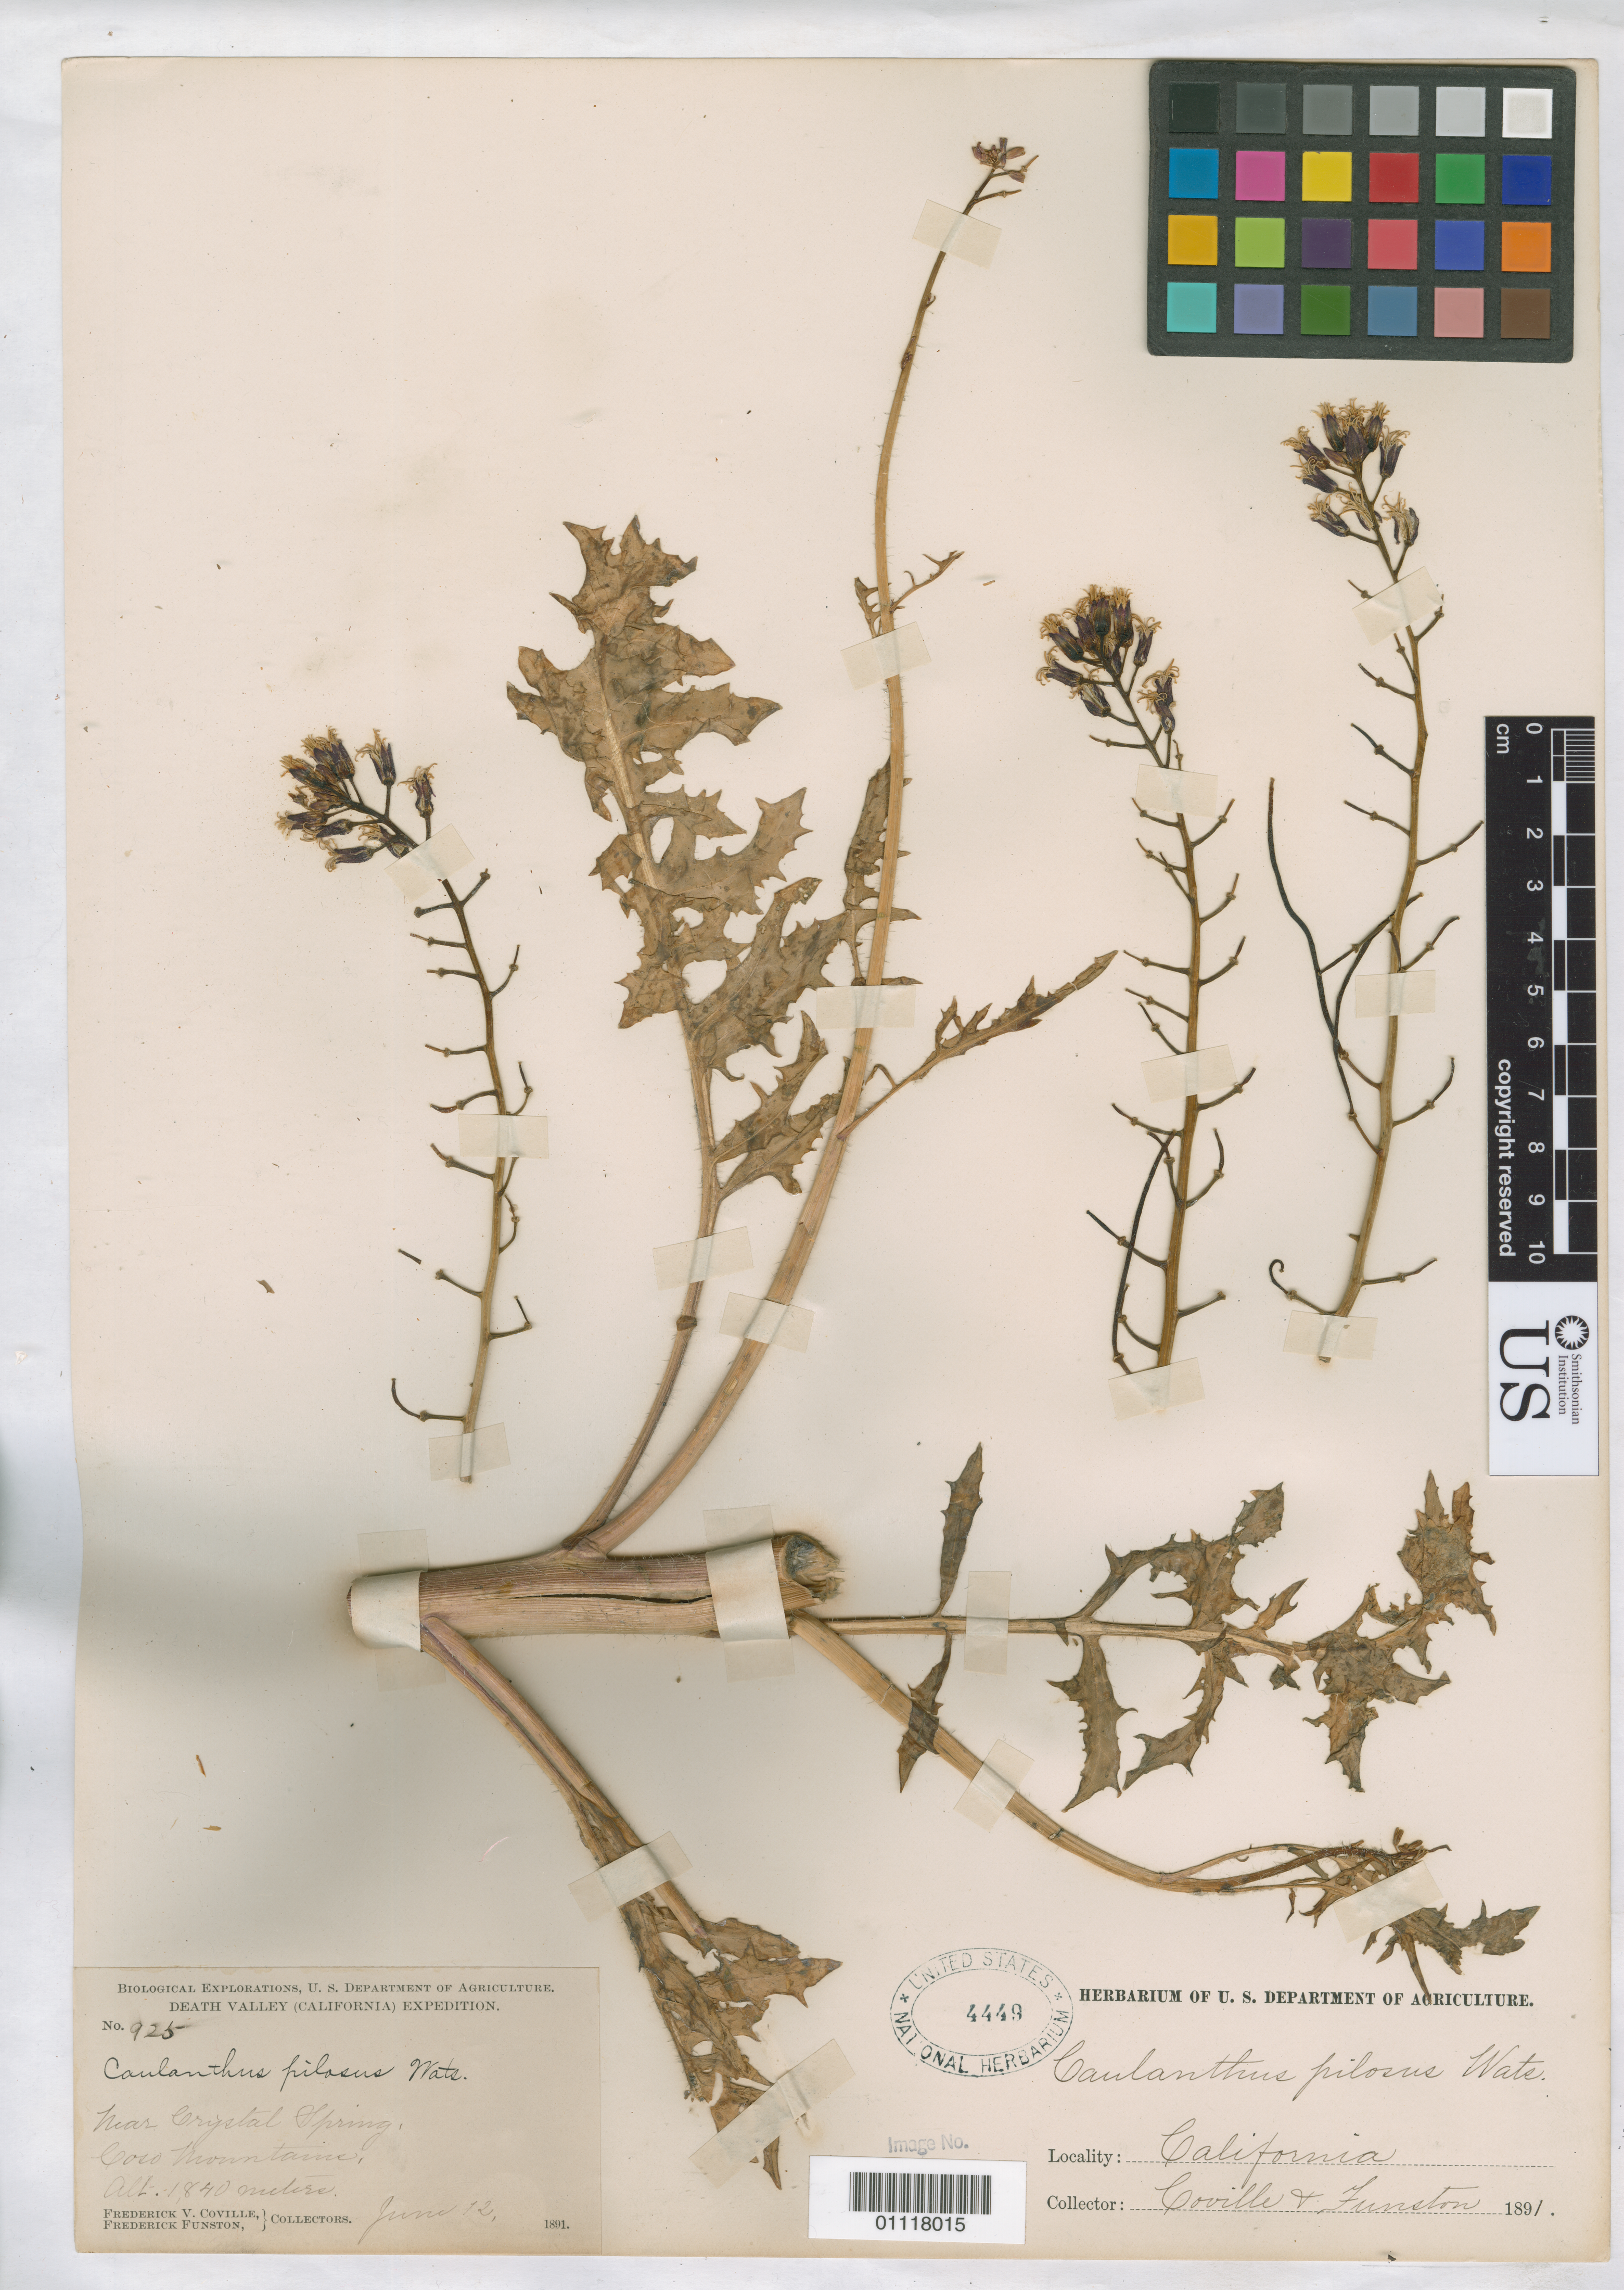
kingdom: Plantae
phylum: Tracheophyta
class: Magnoliopsida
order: Brassicales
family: Brassicaceae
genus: Caulanthus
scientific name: Caulanthus pilosus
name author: S. Watson in C. King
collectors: F. V. Coville & F. Funston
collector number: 925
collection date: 1891-06-12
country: United States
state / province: California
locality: Near Crystal Spring, Coso Mts.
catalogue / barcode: US 4449